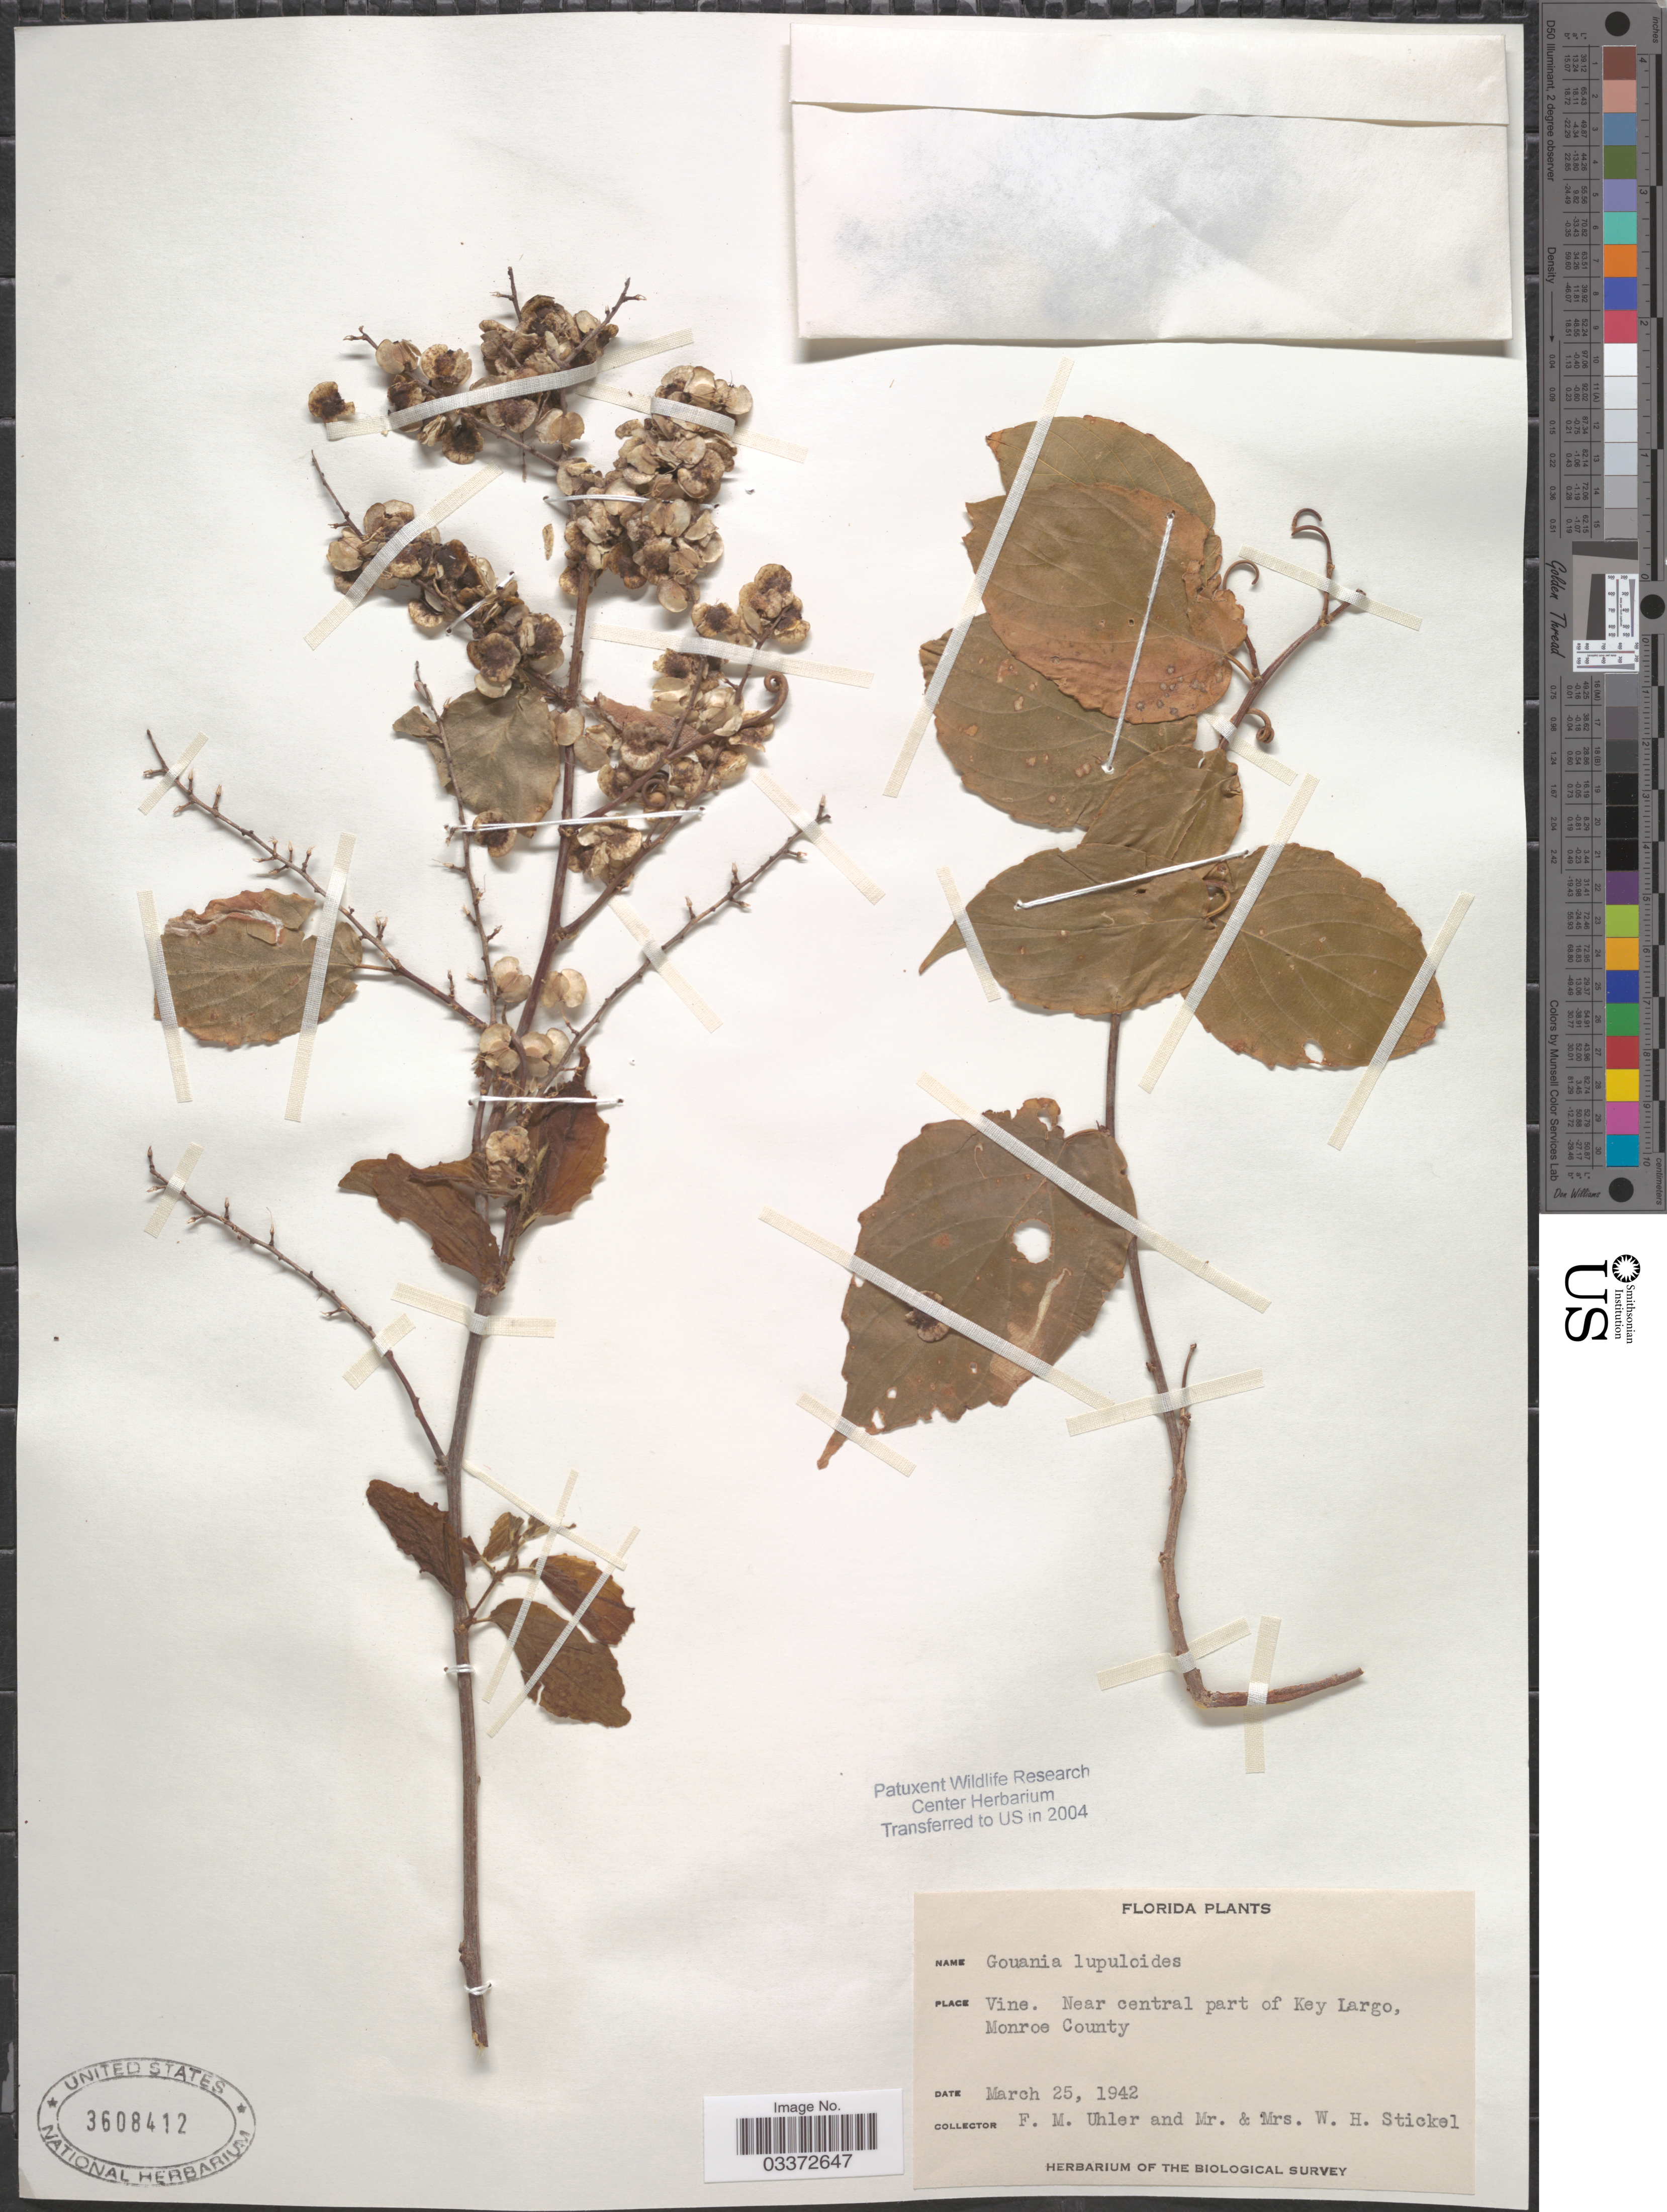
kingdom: Plantae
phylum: Tracheophyta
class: Magnoliopsida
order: Rosales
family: Rhamnaceae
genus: Gouania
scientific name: Gouania lupuloides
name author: (L.) Urb.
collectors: F. M. Uhler, W. Stickel & W. Stickel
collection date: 1942-03-25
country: United States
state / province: Florida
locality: Near central part of Key Largo, Monroe County.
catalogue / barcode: US 3608412